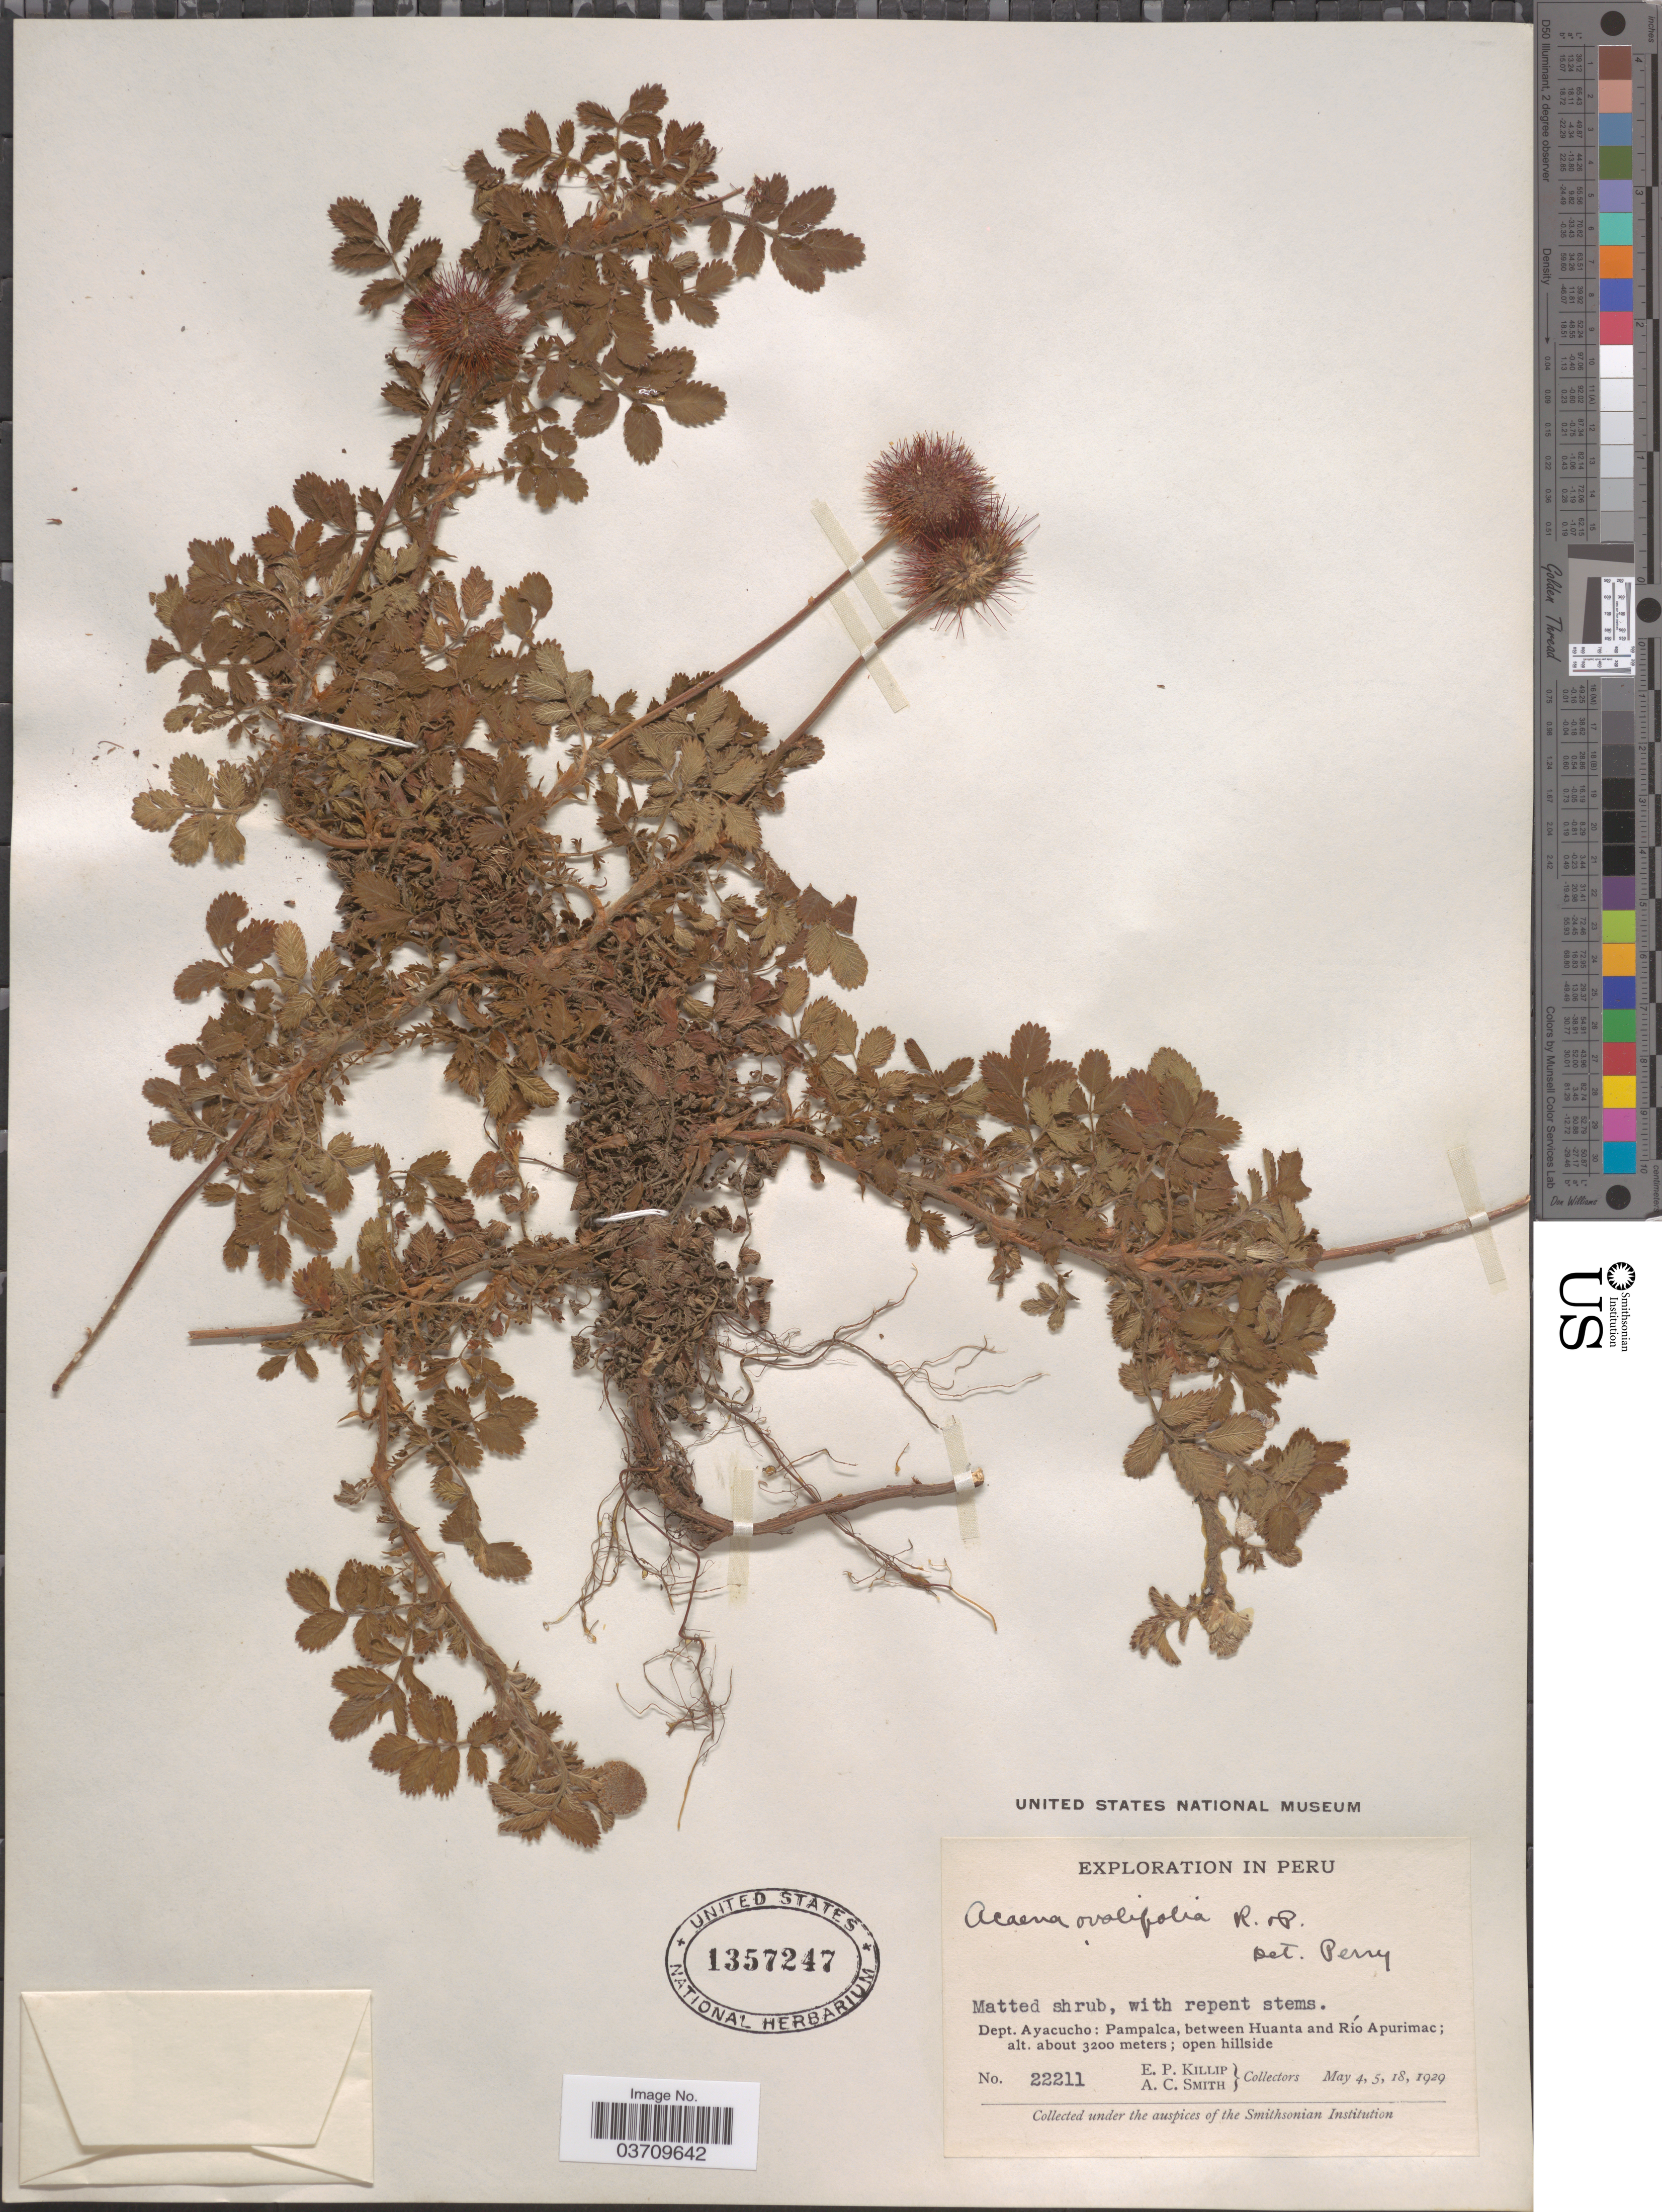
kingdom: Plantae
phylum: Tracheophyta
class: Magnoliopsida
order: Rosales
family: Rosaceae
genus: Acaena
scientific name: Acaena ovalifolia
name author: Ruiz & Pav.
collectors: E. P. Killip & A. C. Smith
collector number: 22211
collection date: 1929-05-04/1929-05-18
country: Peru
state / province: Ayacucho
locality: Dept. Ayacucho: Pampalca, between Huanta and Río Apurimac.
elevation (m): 3200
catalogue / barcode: US 1357247